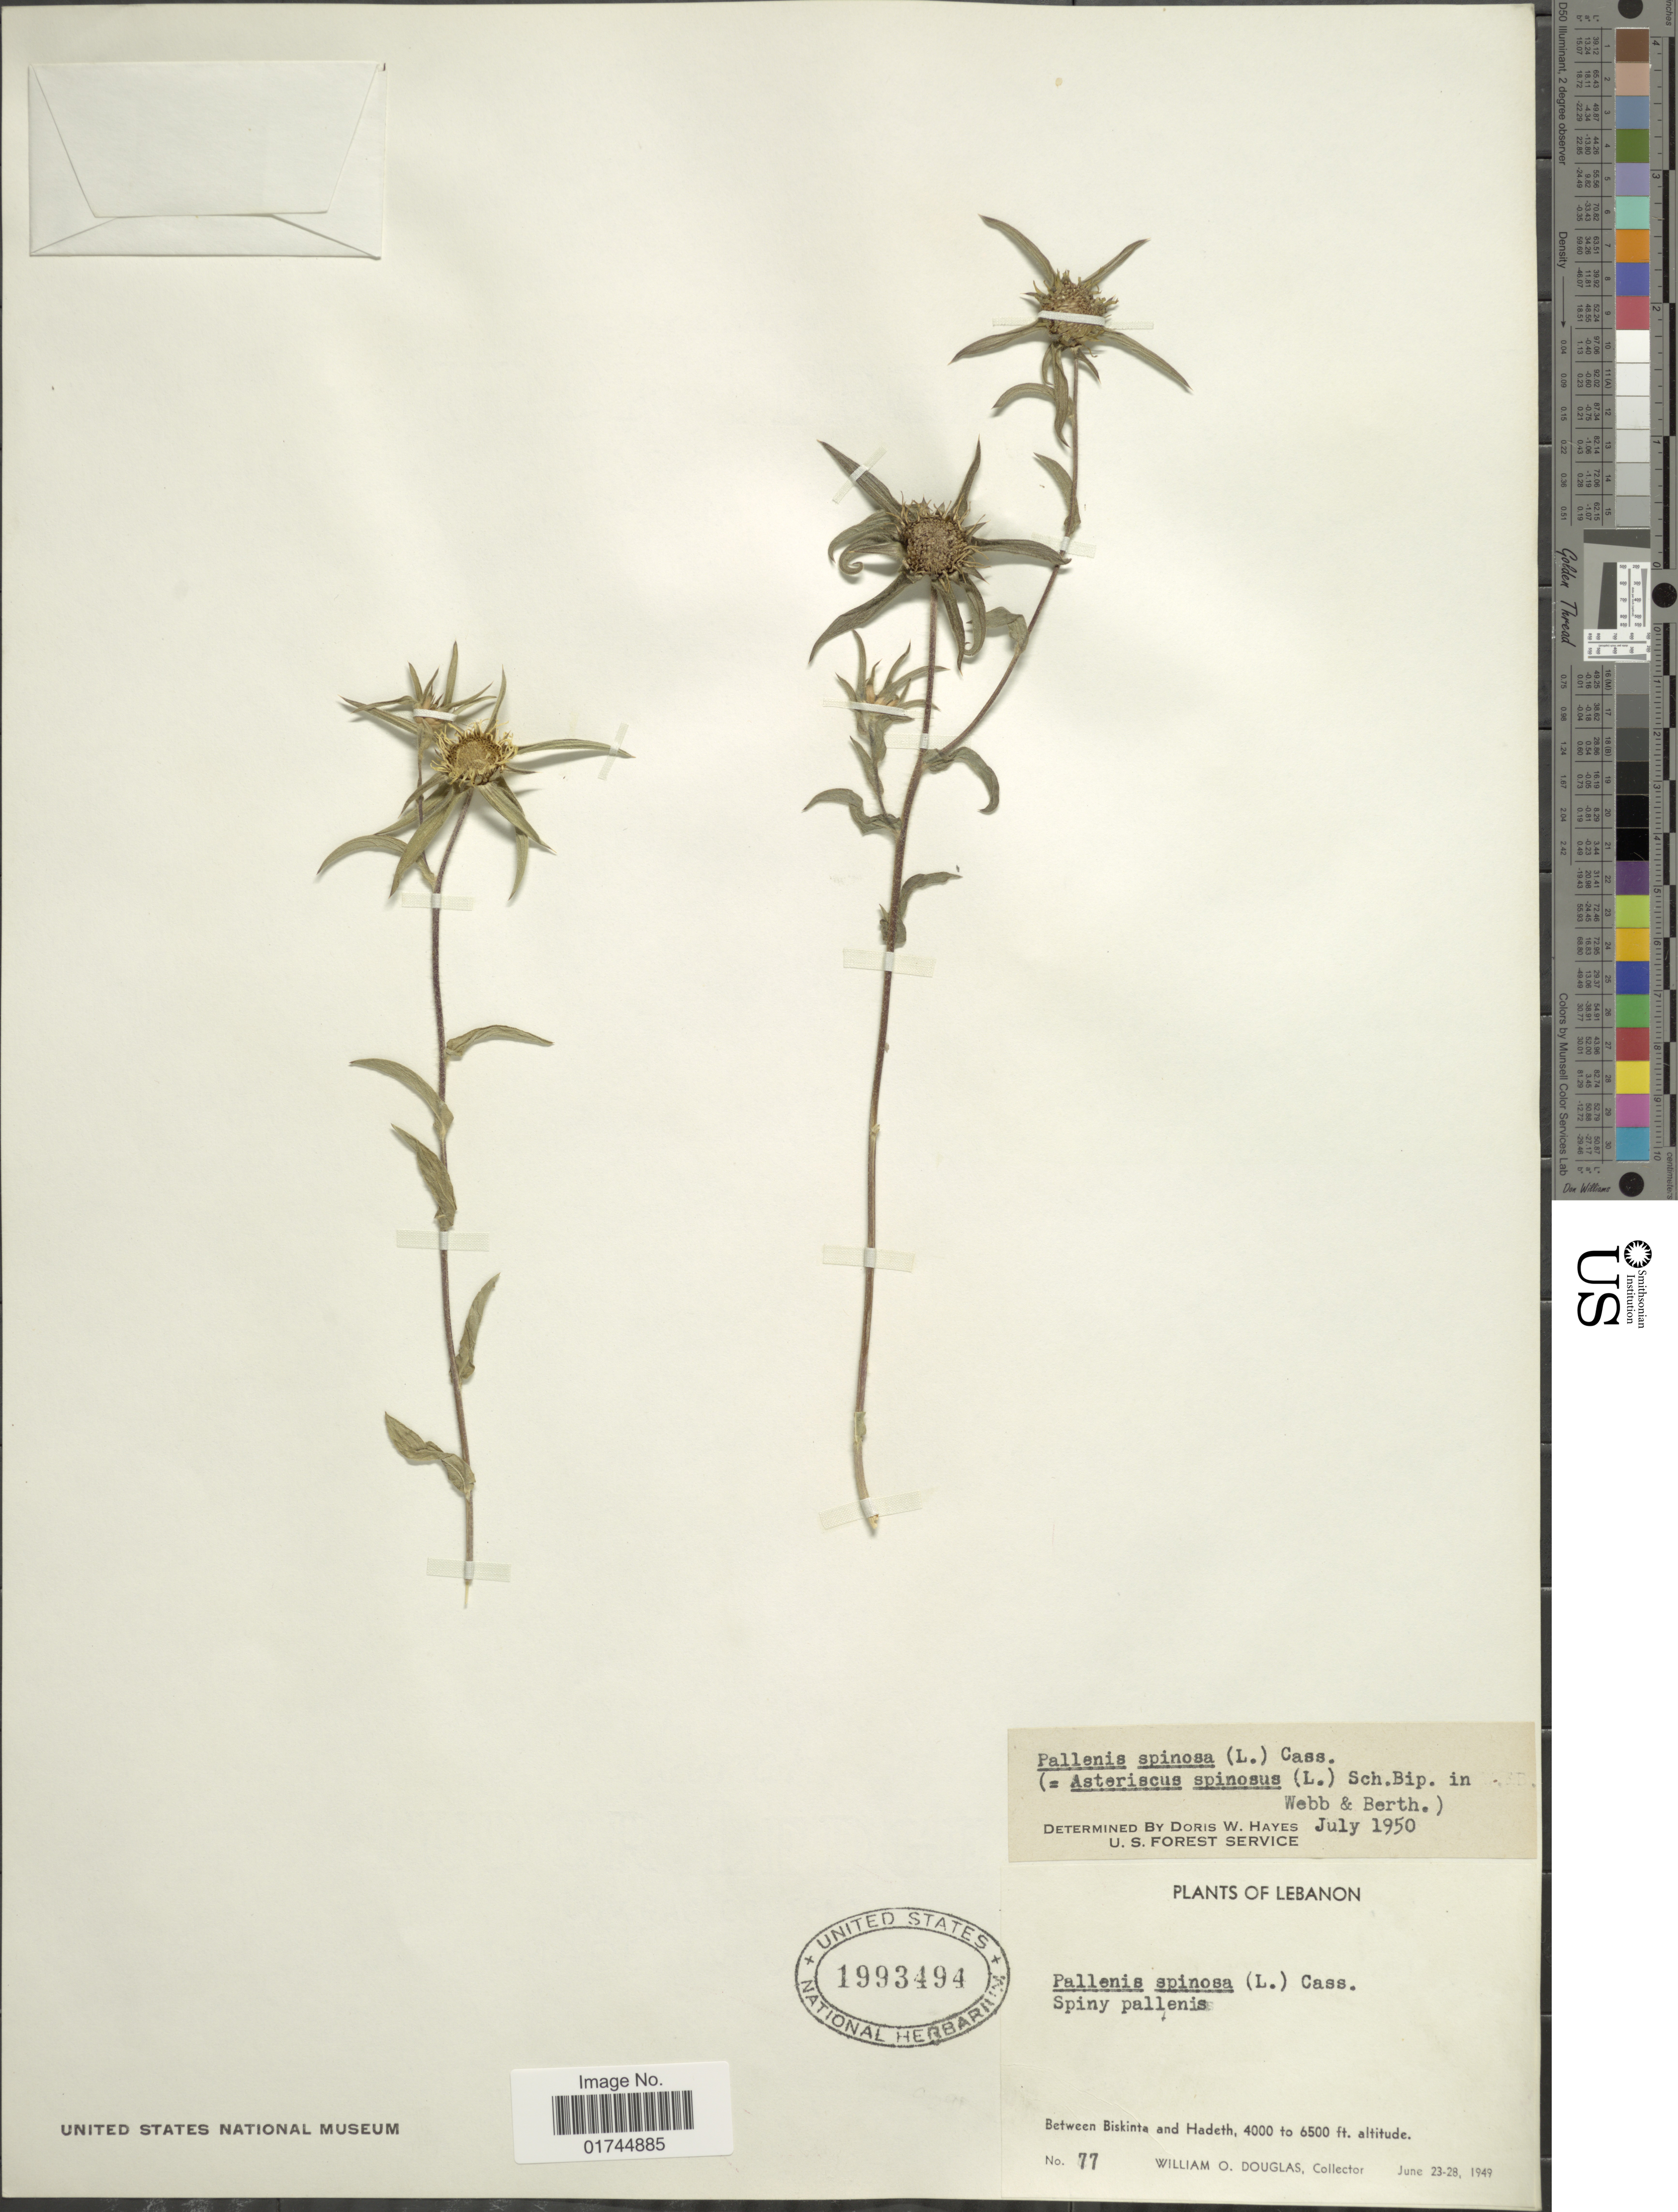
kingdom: Plantae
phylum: Tracheophyta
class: Magnoliopsida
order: Asterales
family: Asteraceae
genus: Pallenis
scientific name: Pallenis spinosa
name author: (L.) Cass.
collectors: W. Douglas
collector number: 77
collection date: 1949-06-23/1949-06-28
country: Lebanon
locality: Between Biskinta dn Hadeth.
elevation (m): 1219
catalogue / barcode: US 1993494